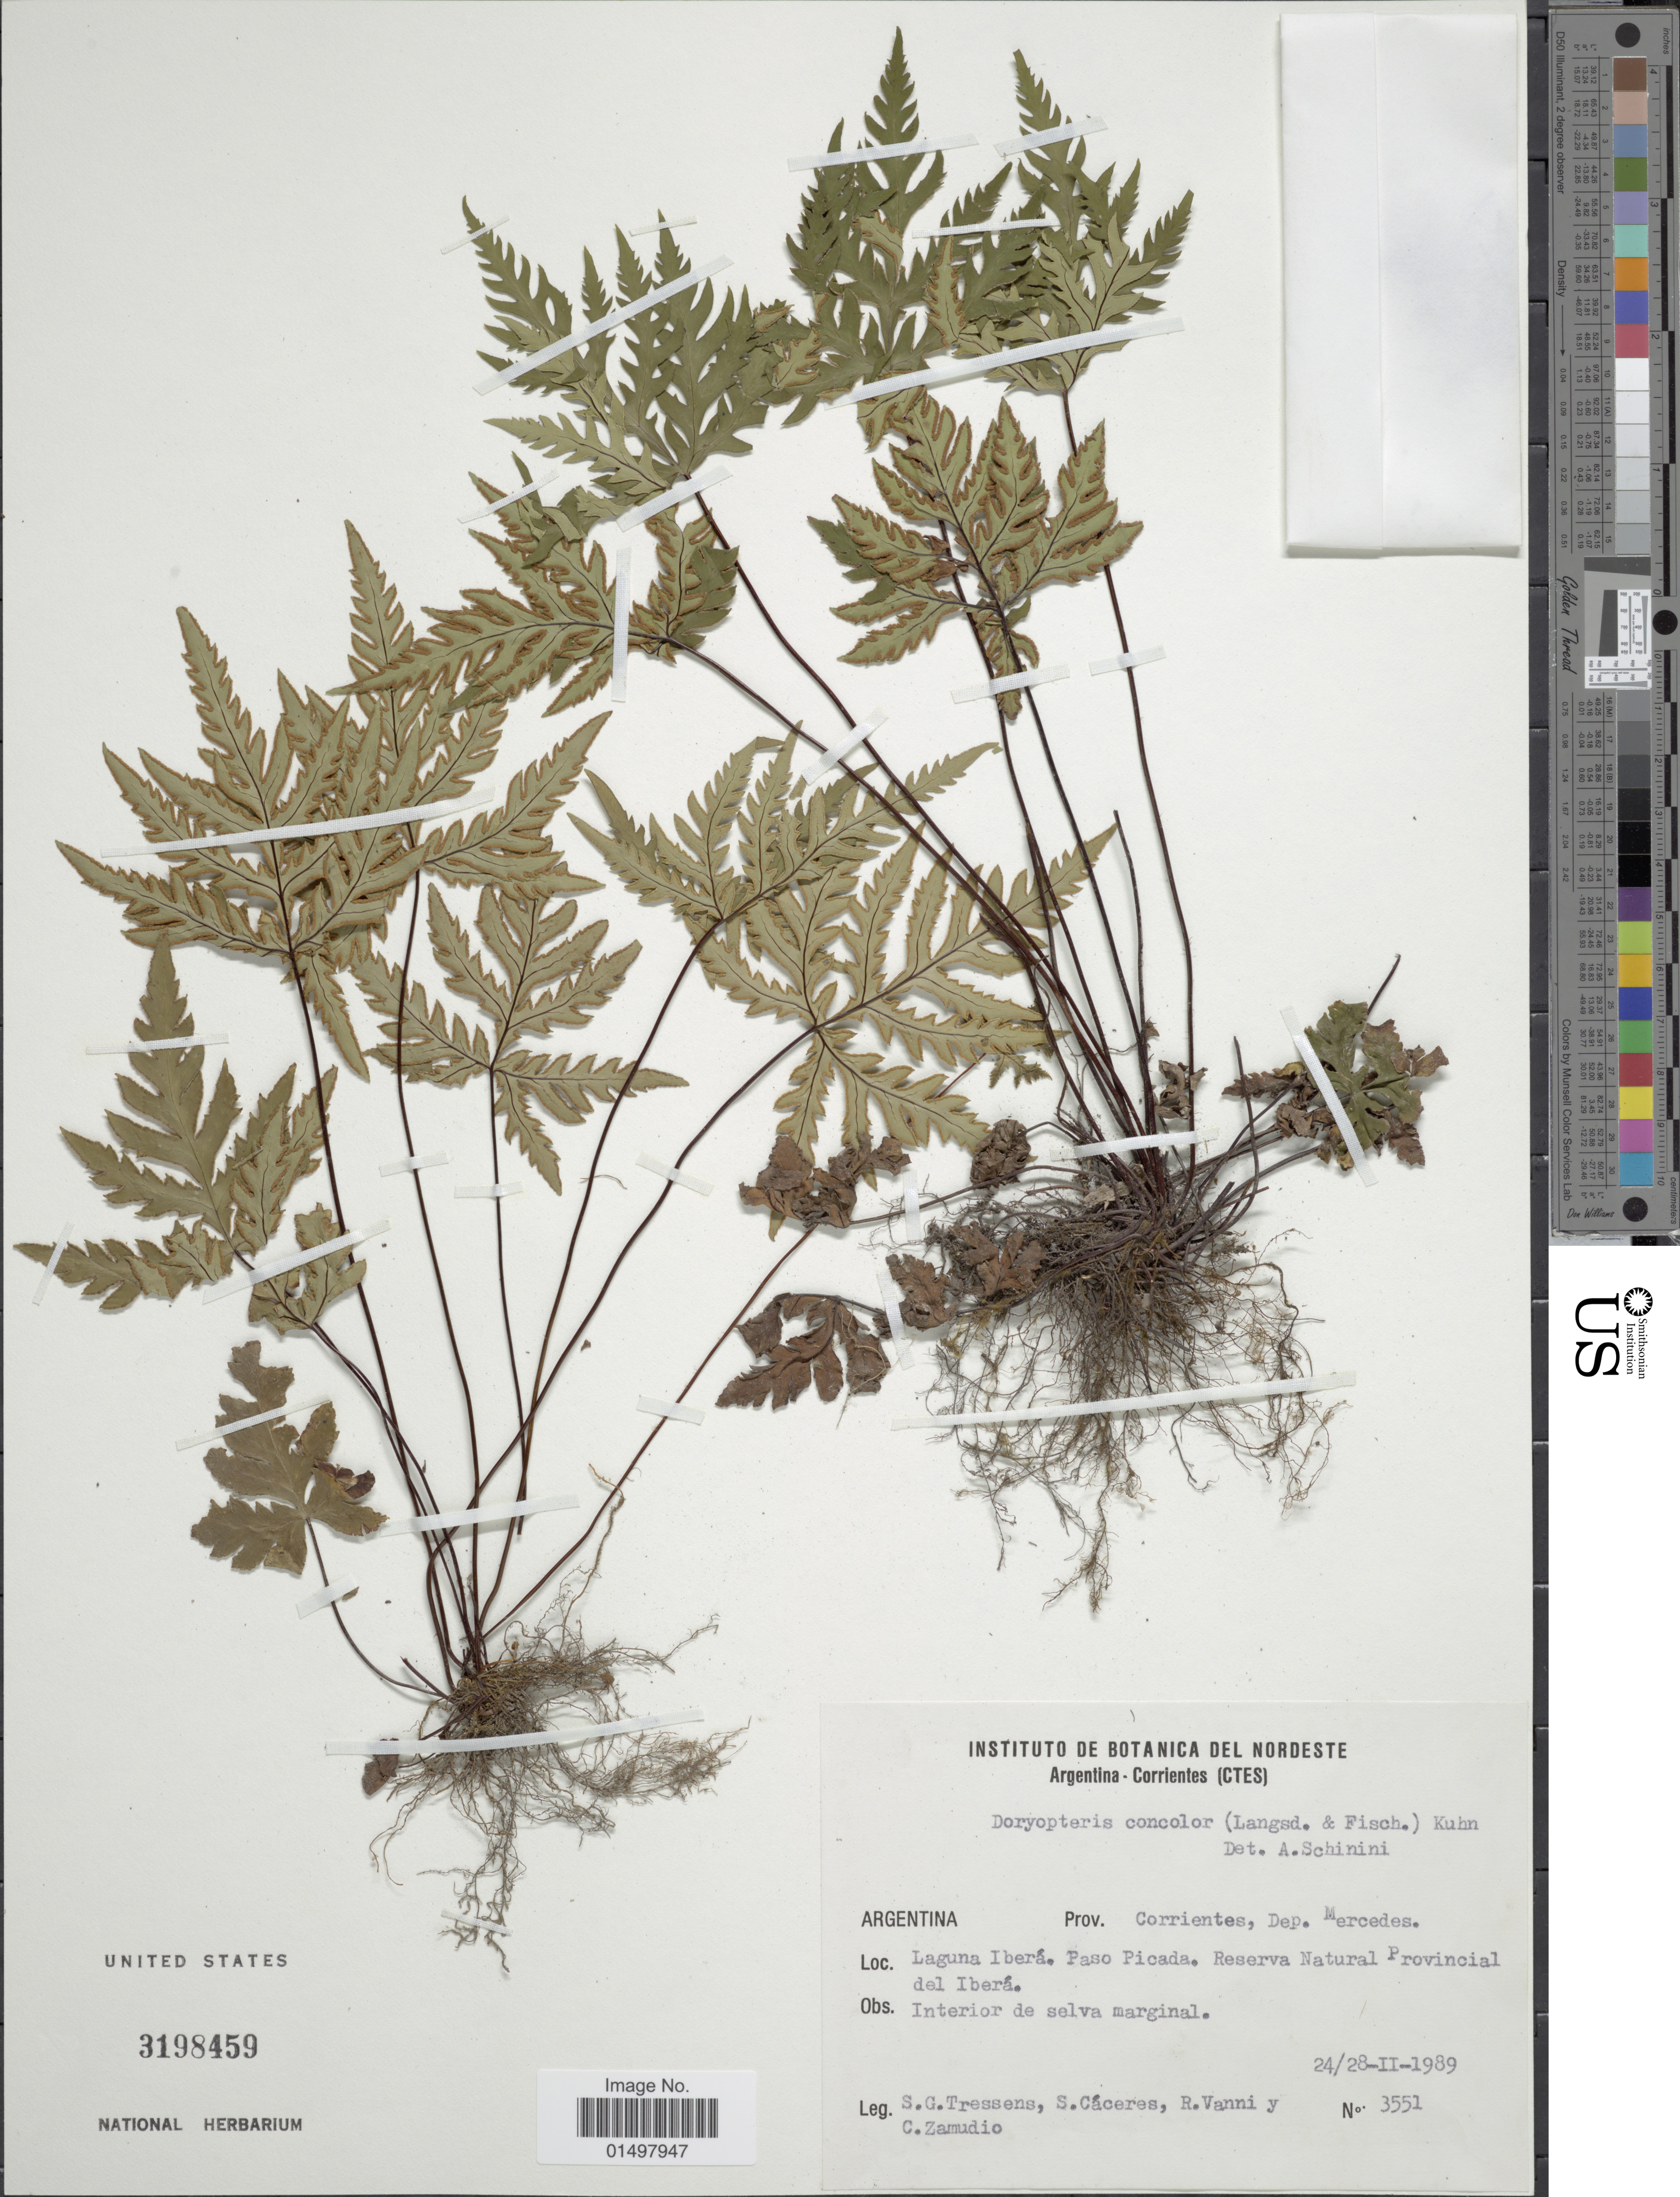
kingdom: Plantae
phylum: Tracheophyta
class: Polypodiopsida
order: Polypodiales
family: Pteridaceae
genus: Doryopteris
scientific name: Doryopteris concolor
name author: (Langsd. & Fisch.) Kuhn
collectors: S. Tressens, S. Caceres, R. Vanni & C. Zamudio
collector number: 3551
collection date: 1989-02-24/1989-02-28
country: Argentina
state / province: Corrientes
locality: Prov. Corrientes, Dep. Mercedes. Laguna Ibera. Paso Picada. Reserva Natural Provincial del Ibera.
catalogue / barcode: US 3198459